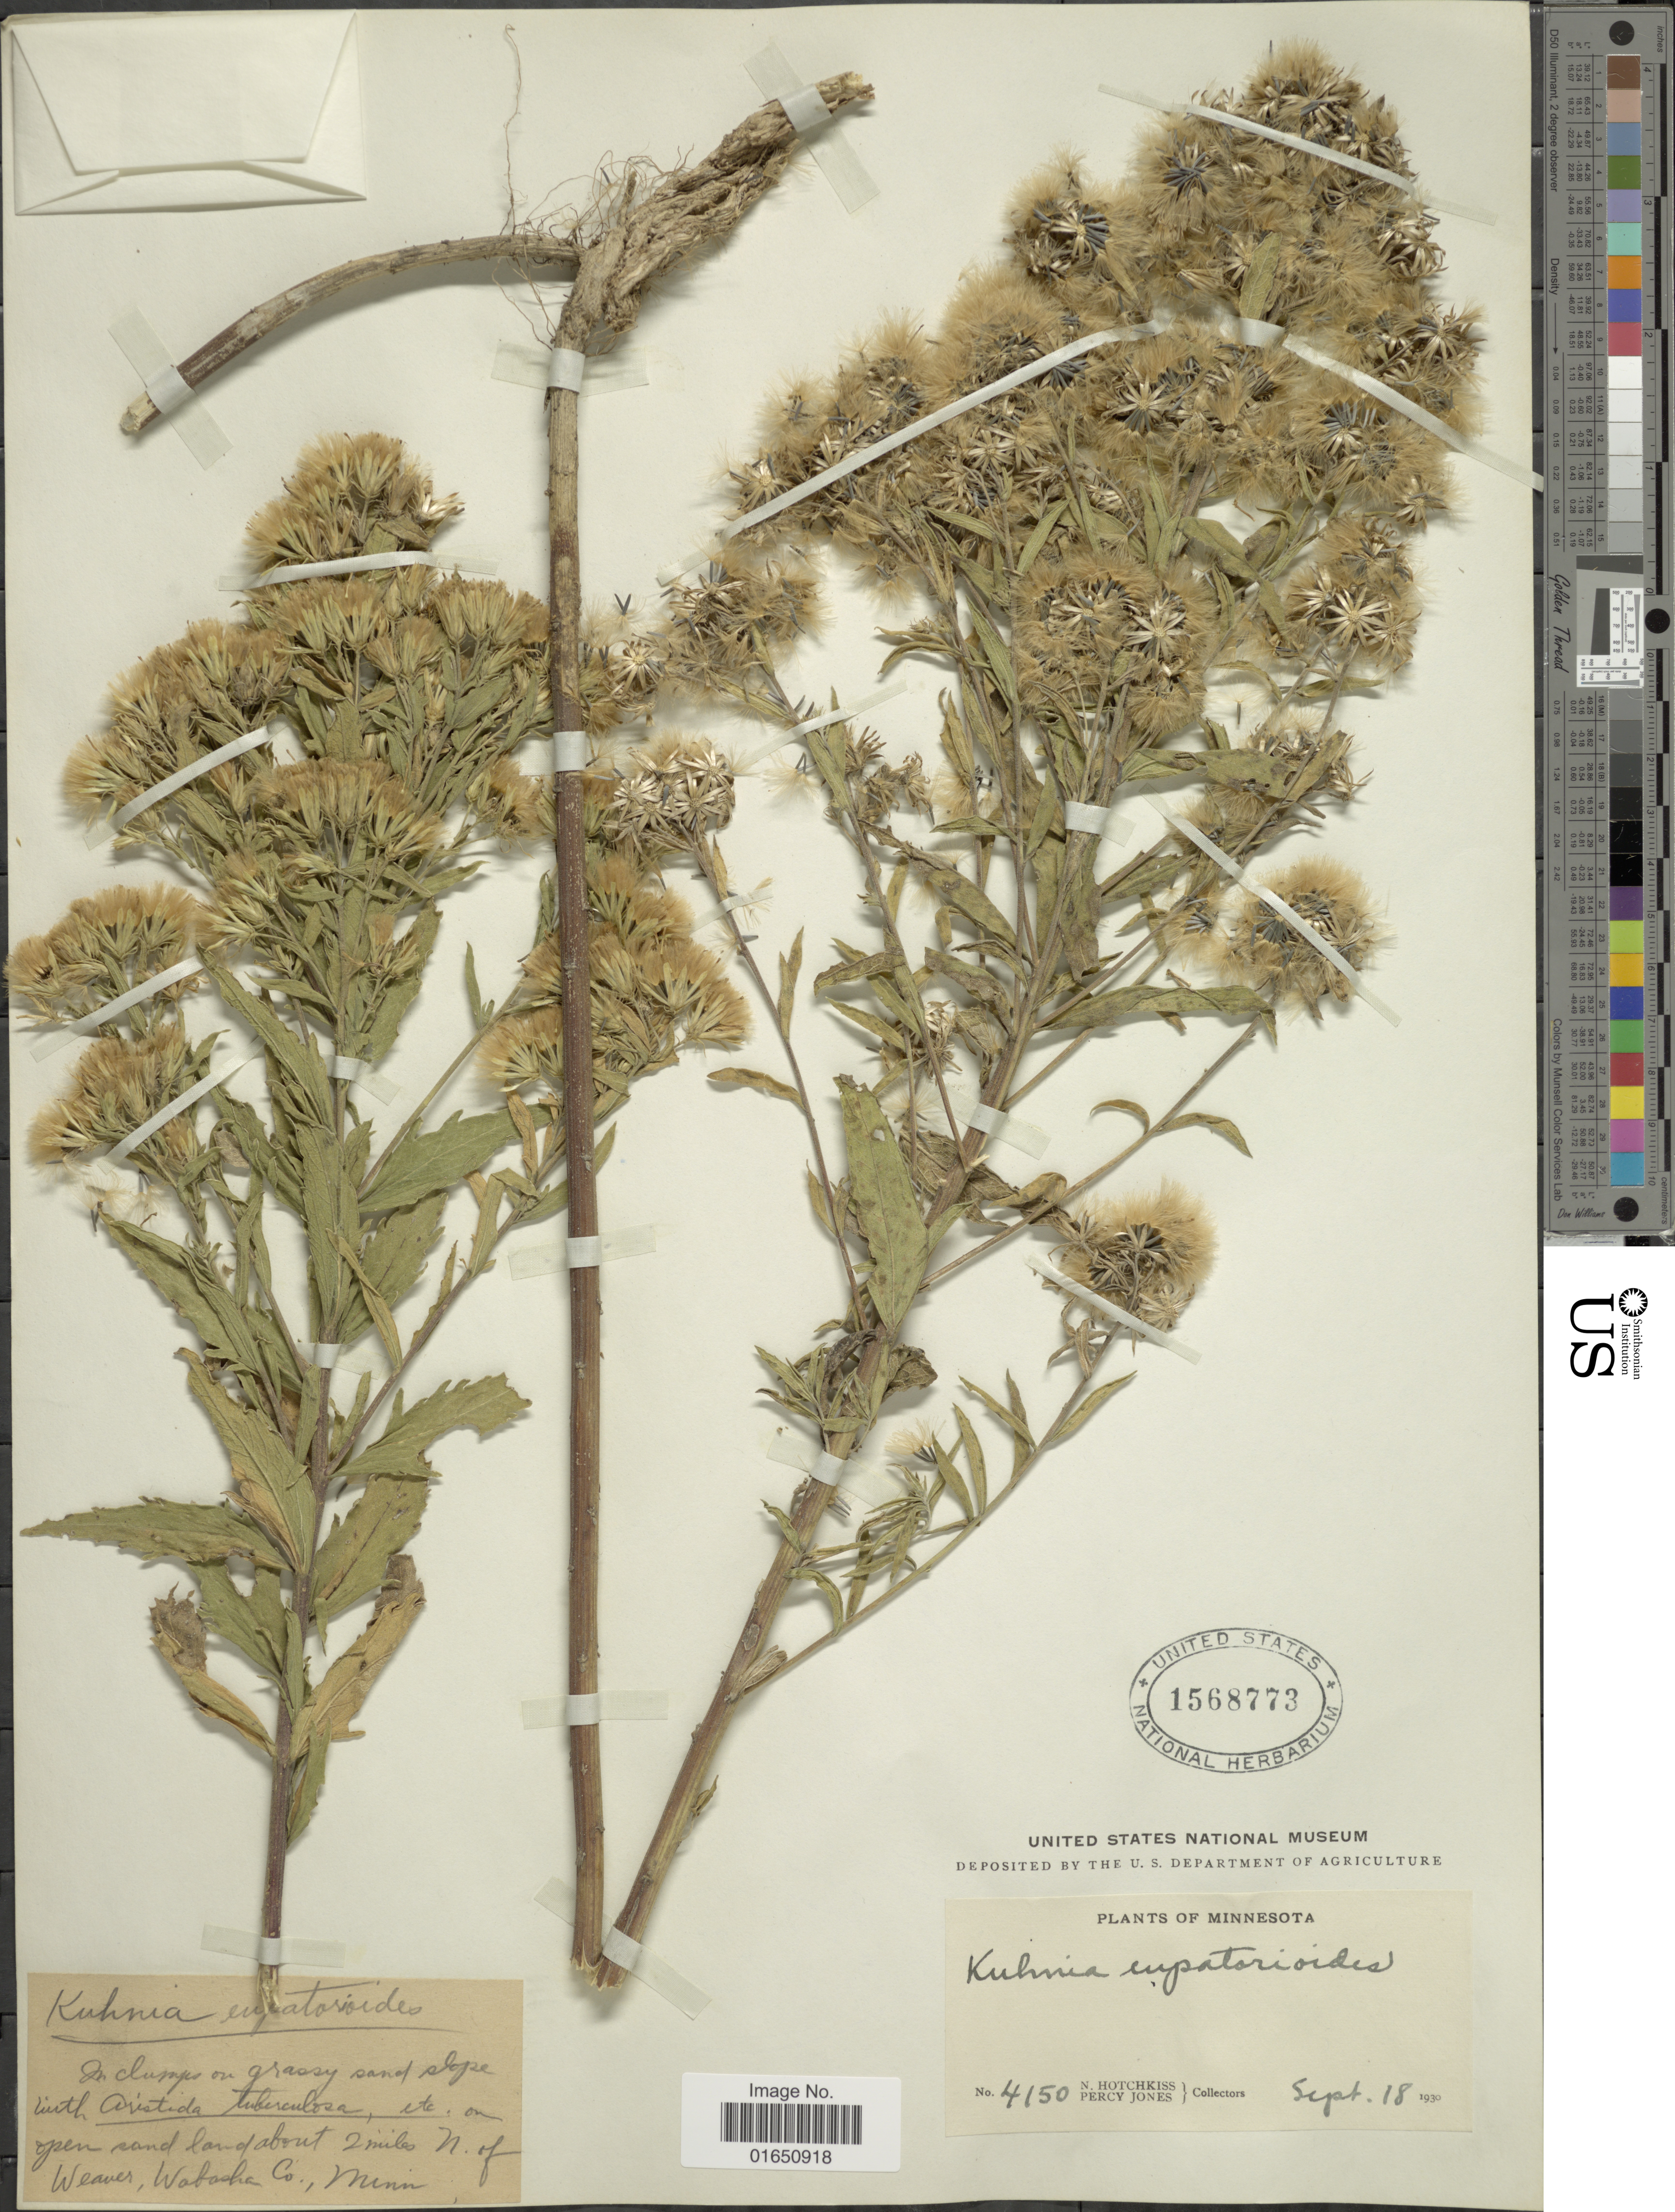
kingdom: Plantae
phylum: Tracheophyta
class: Magnoliopsida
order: Asterales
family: Asteraceae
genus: Brickellia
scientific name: Brickellia eupatorioides var. corymbulosa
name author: (Torr. & A. Gray) Shinners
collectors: N. Hotchkiss & P. Jones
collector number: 4150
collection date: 1930-09-18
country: United States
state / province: Minnesota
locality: About 2 miles N. of Weaver, Wabasha Co., Minn.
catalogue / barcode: US 1568773